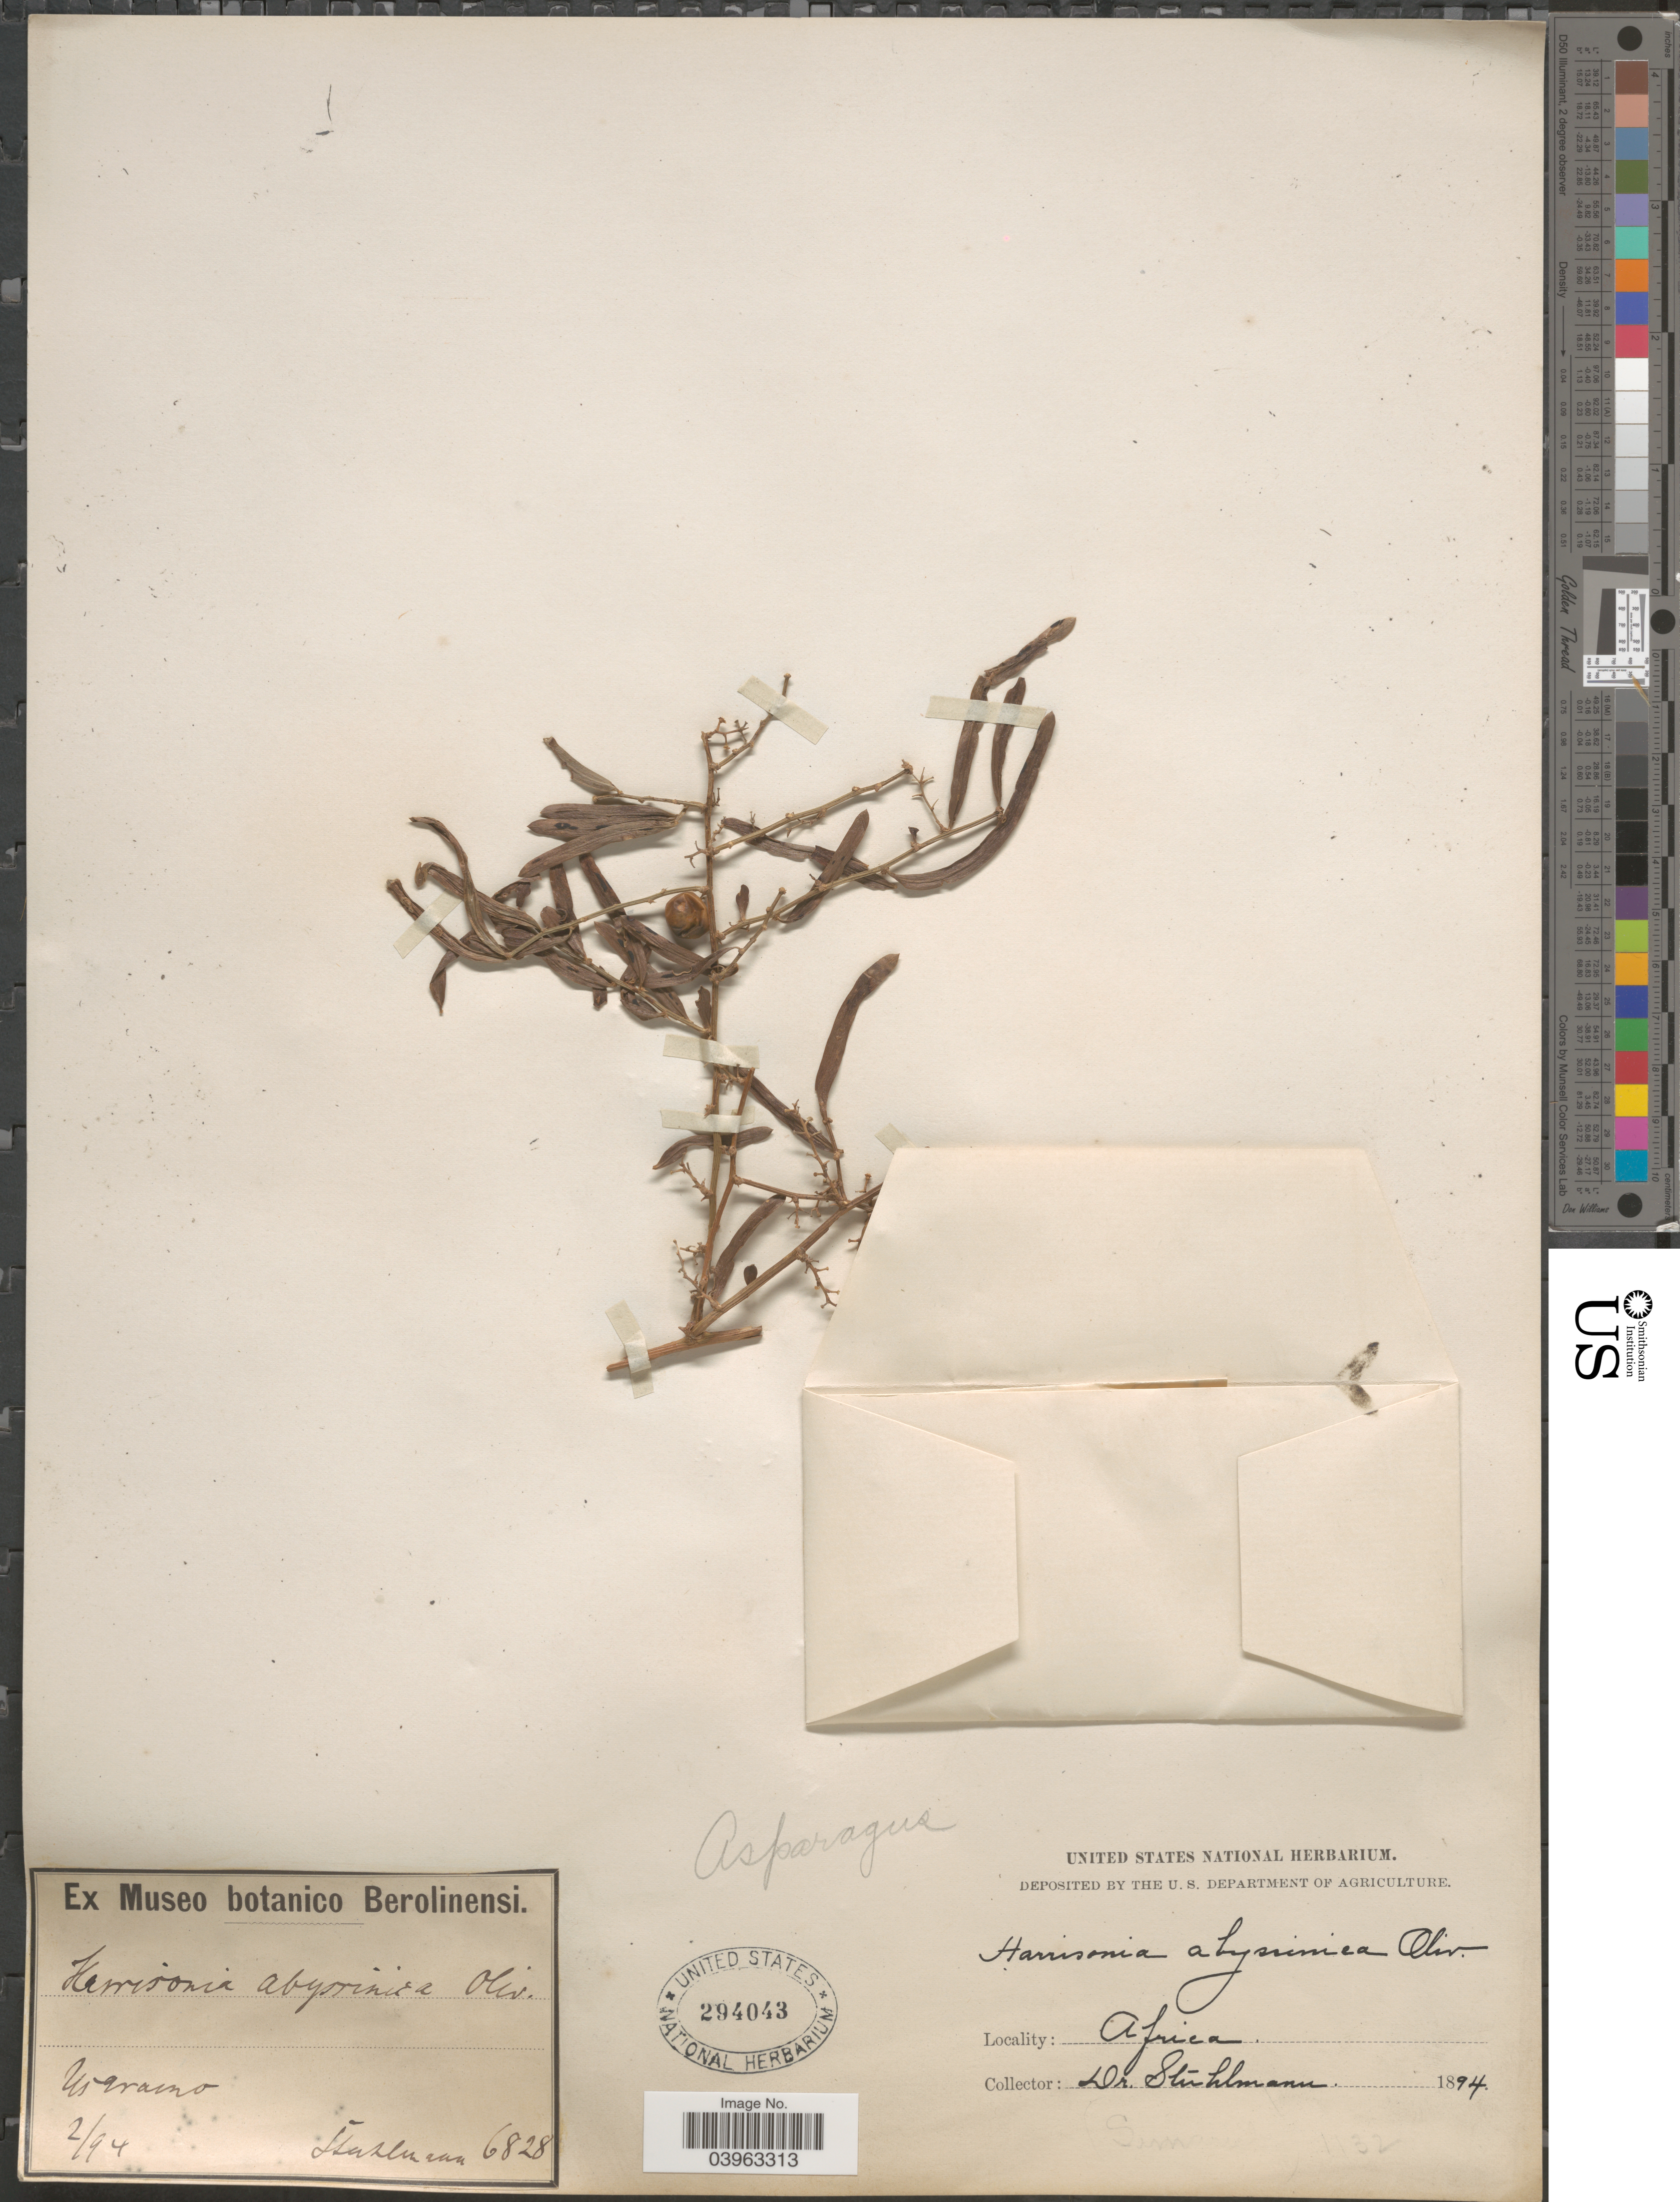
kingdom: Plantae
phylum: Tracheophyta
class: Liliopsida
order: Asparagales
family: Asparagaceae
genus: Asparagus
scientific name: Asparagus sp.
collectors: -. Stuhlmann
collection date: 1894-02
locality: Usaramo. Africa.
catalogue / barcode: US 294043